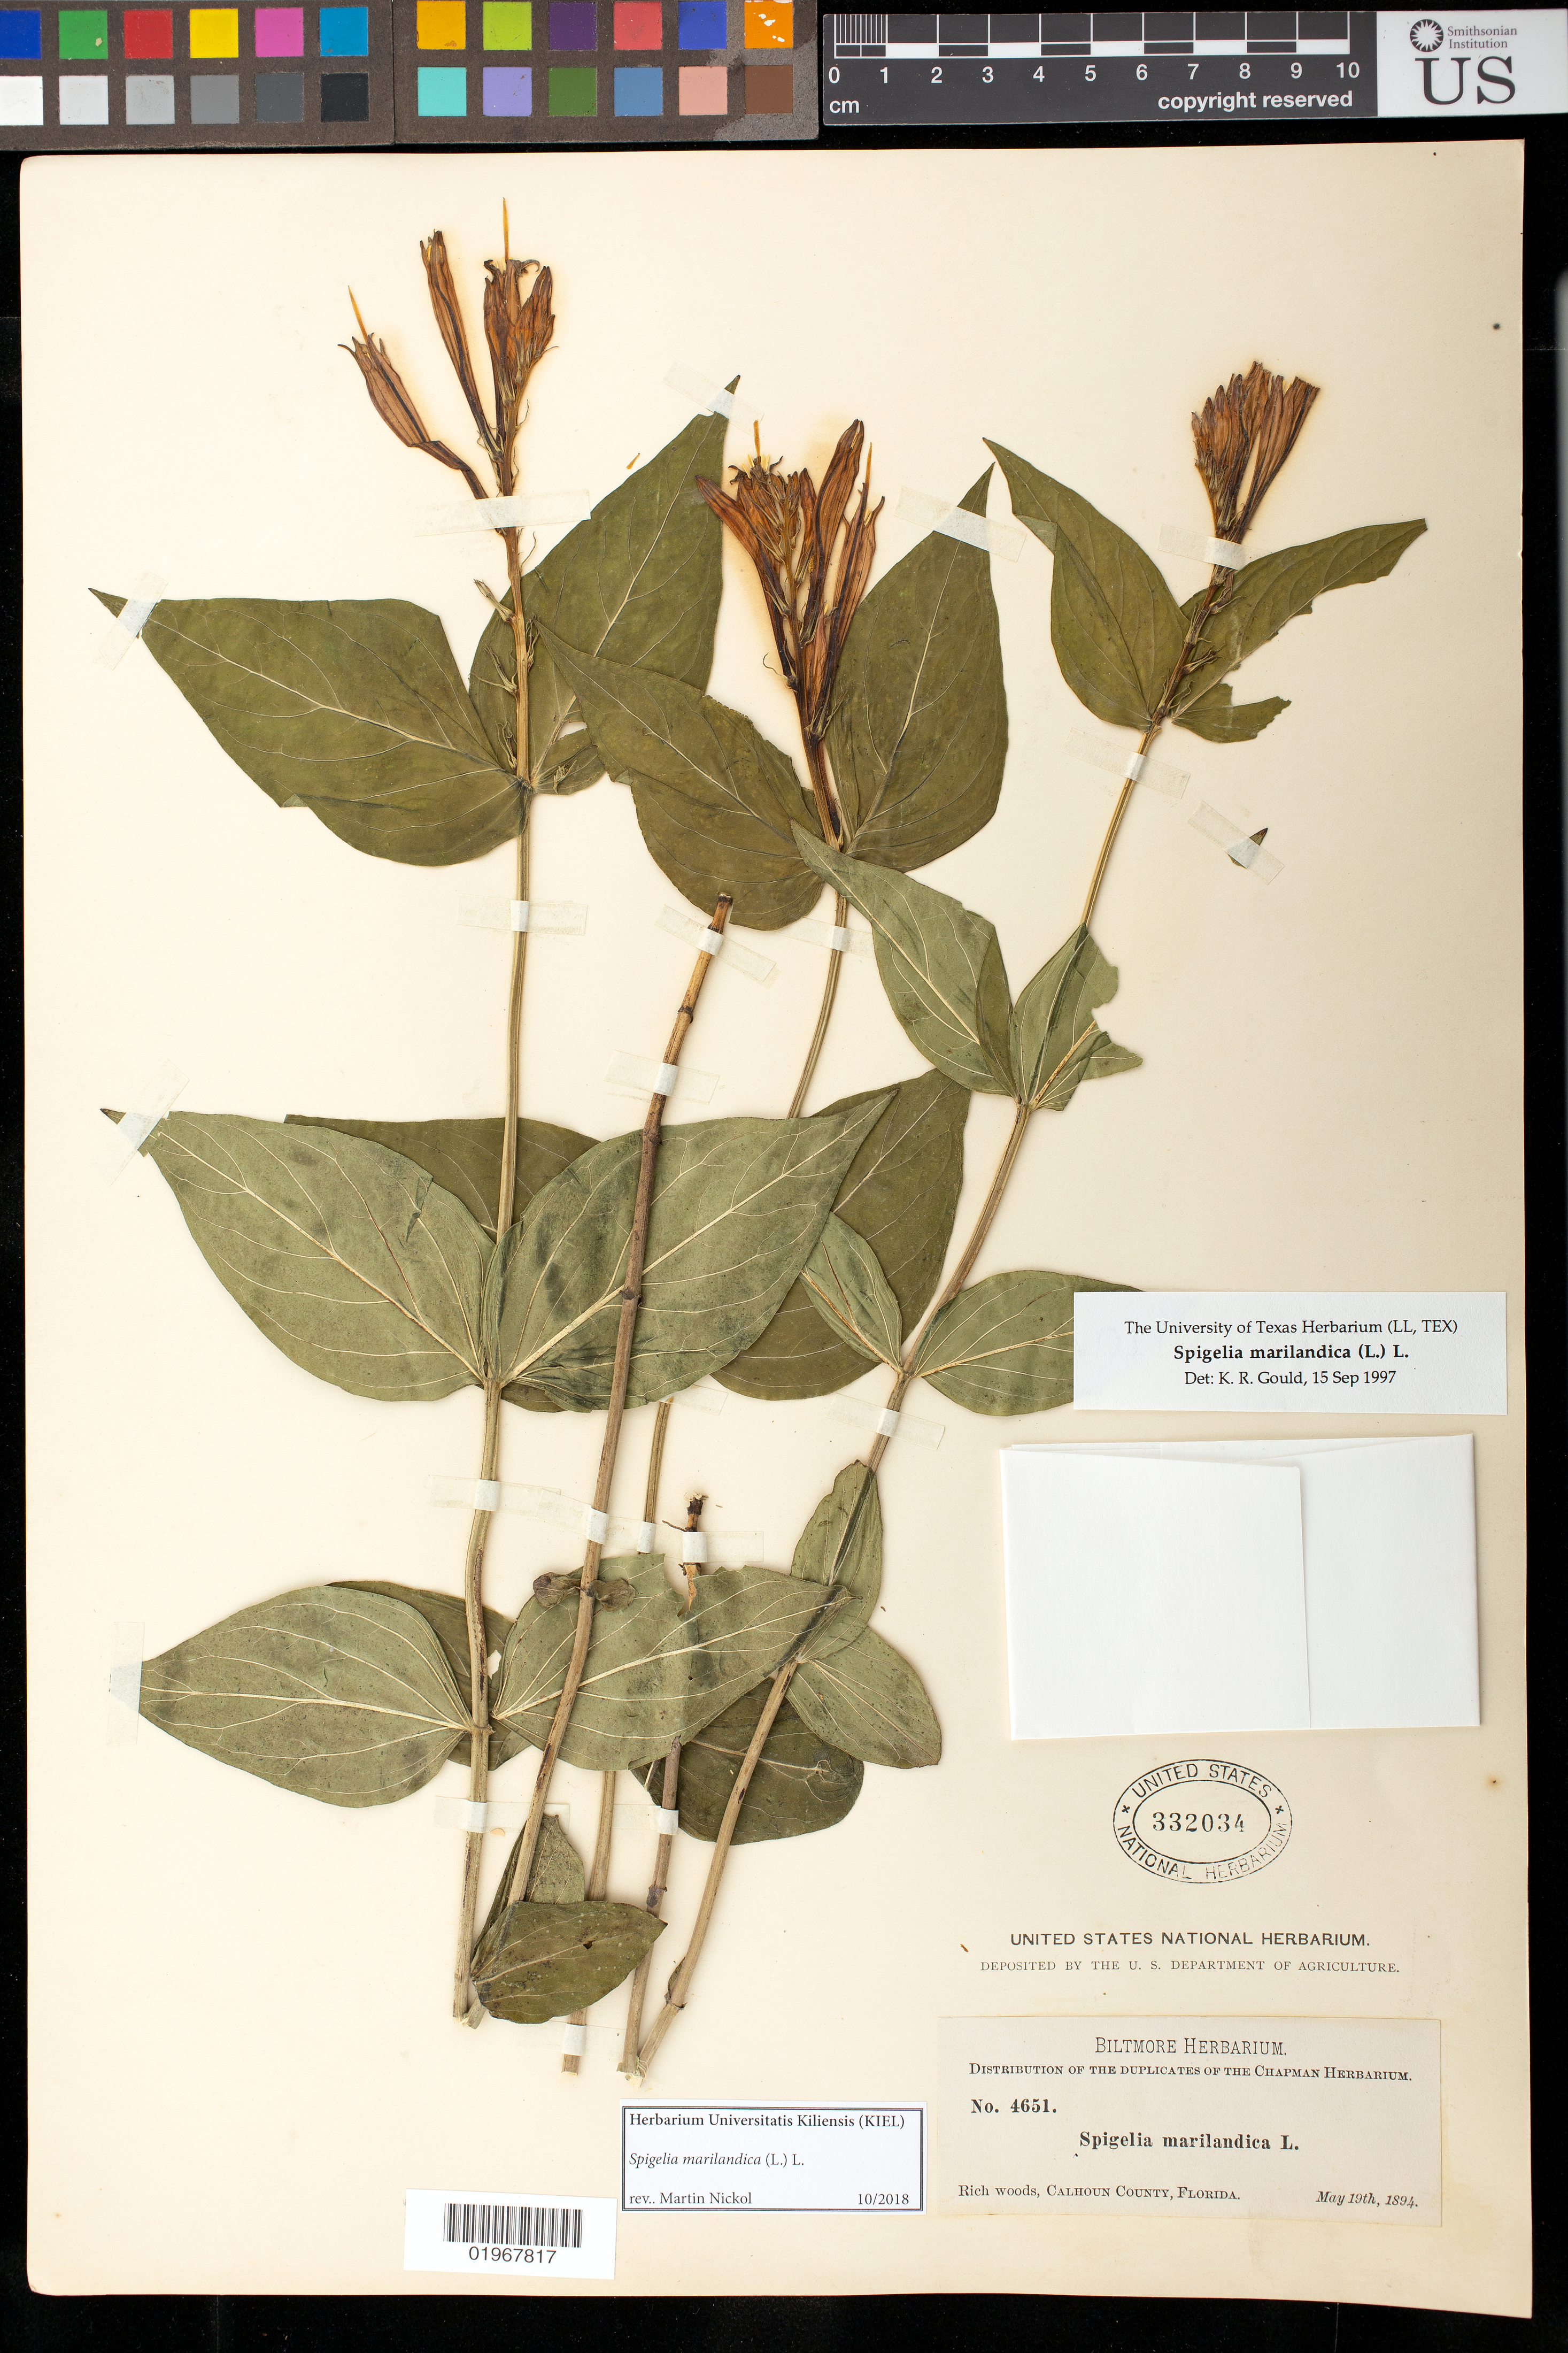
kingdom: Plantae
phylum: Tracheophyta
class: Magnoliopsida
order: Gentianales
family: Loganiaceae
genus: Spigelia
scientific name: Spigelia marilandica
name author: (L.) L.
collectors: ex herb. Biltmore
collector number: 4651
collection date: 1894-05-19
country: United States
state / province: Florida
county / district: Calhoun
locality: Rich woods, Calhoun County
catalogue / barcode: US 332034